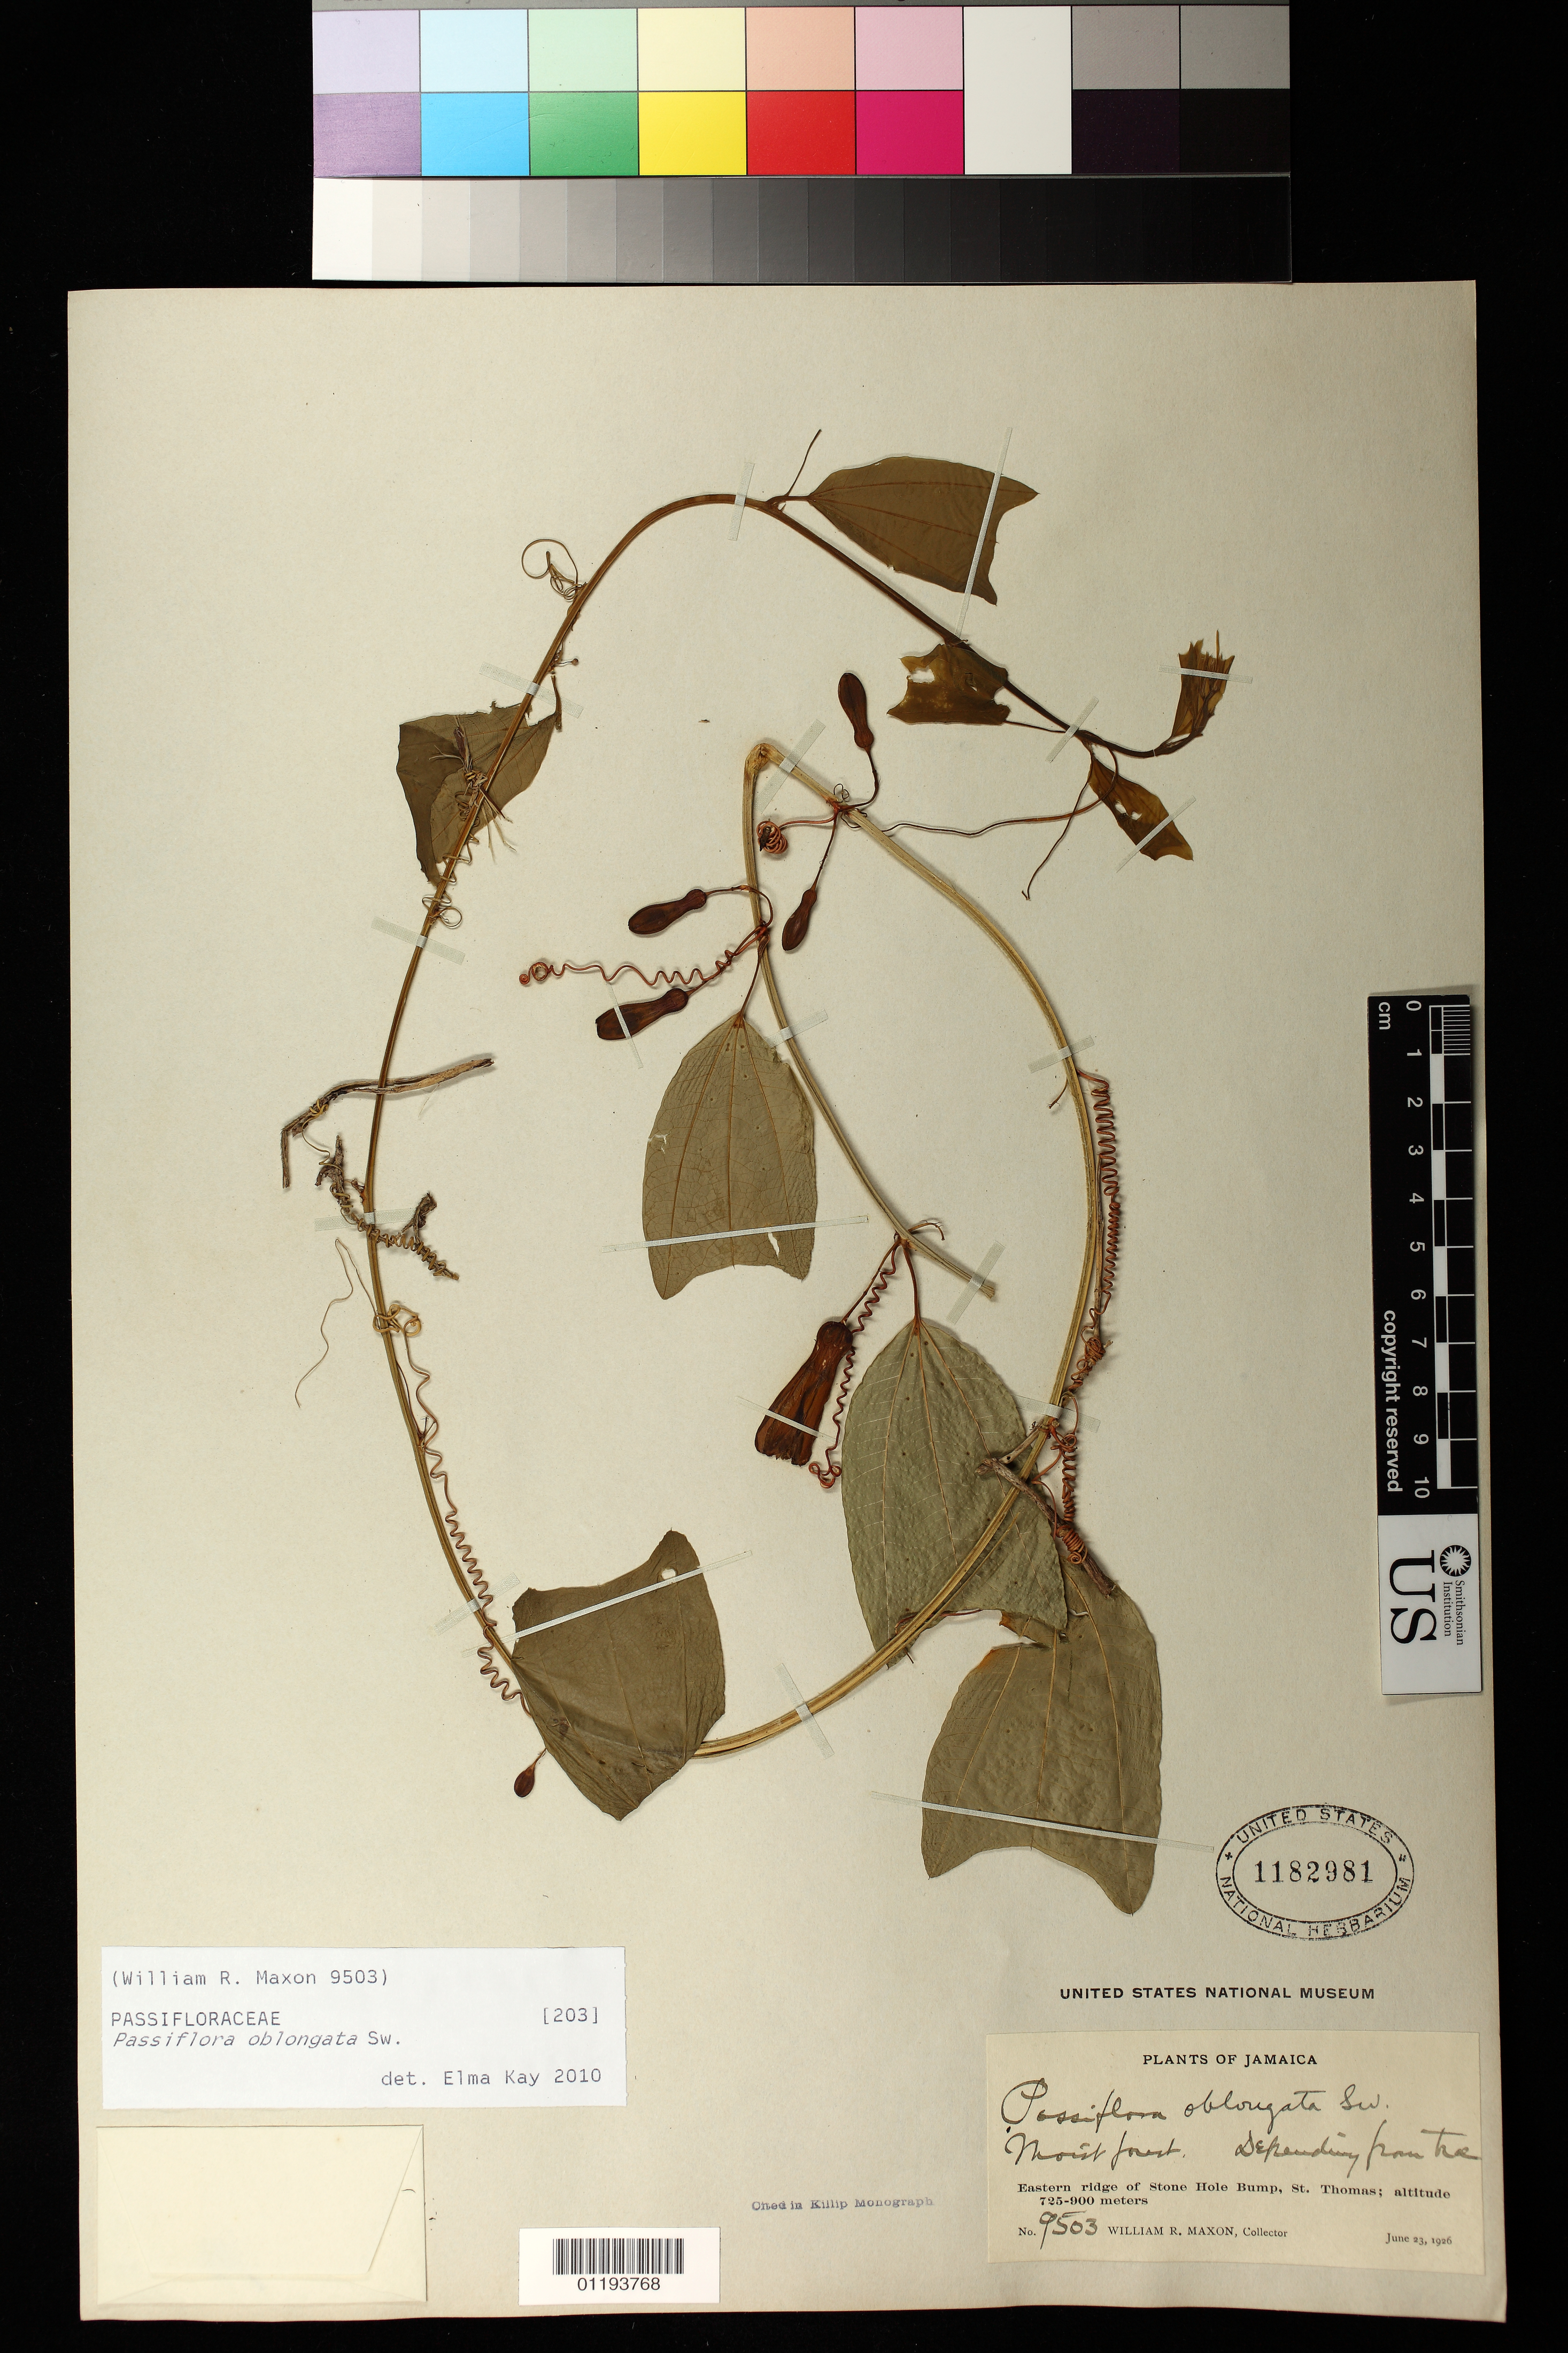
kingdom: Plantae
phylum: Tracheophyta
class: Magnoliopsida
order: Malpighiales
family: Passifloraceae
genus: Passiflora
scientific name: Passiflora oblongata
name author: Sw.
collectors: W. R. Maxon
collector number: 9503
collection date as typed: Jun 13 1926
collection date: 1926-06-13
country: Jamaica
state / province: Saint Thomas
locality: Eastern ridge of Stone Hole Bump, St. Thomas.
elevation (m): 725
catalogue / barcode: US 1182981